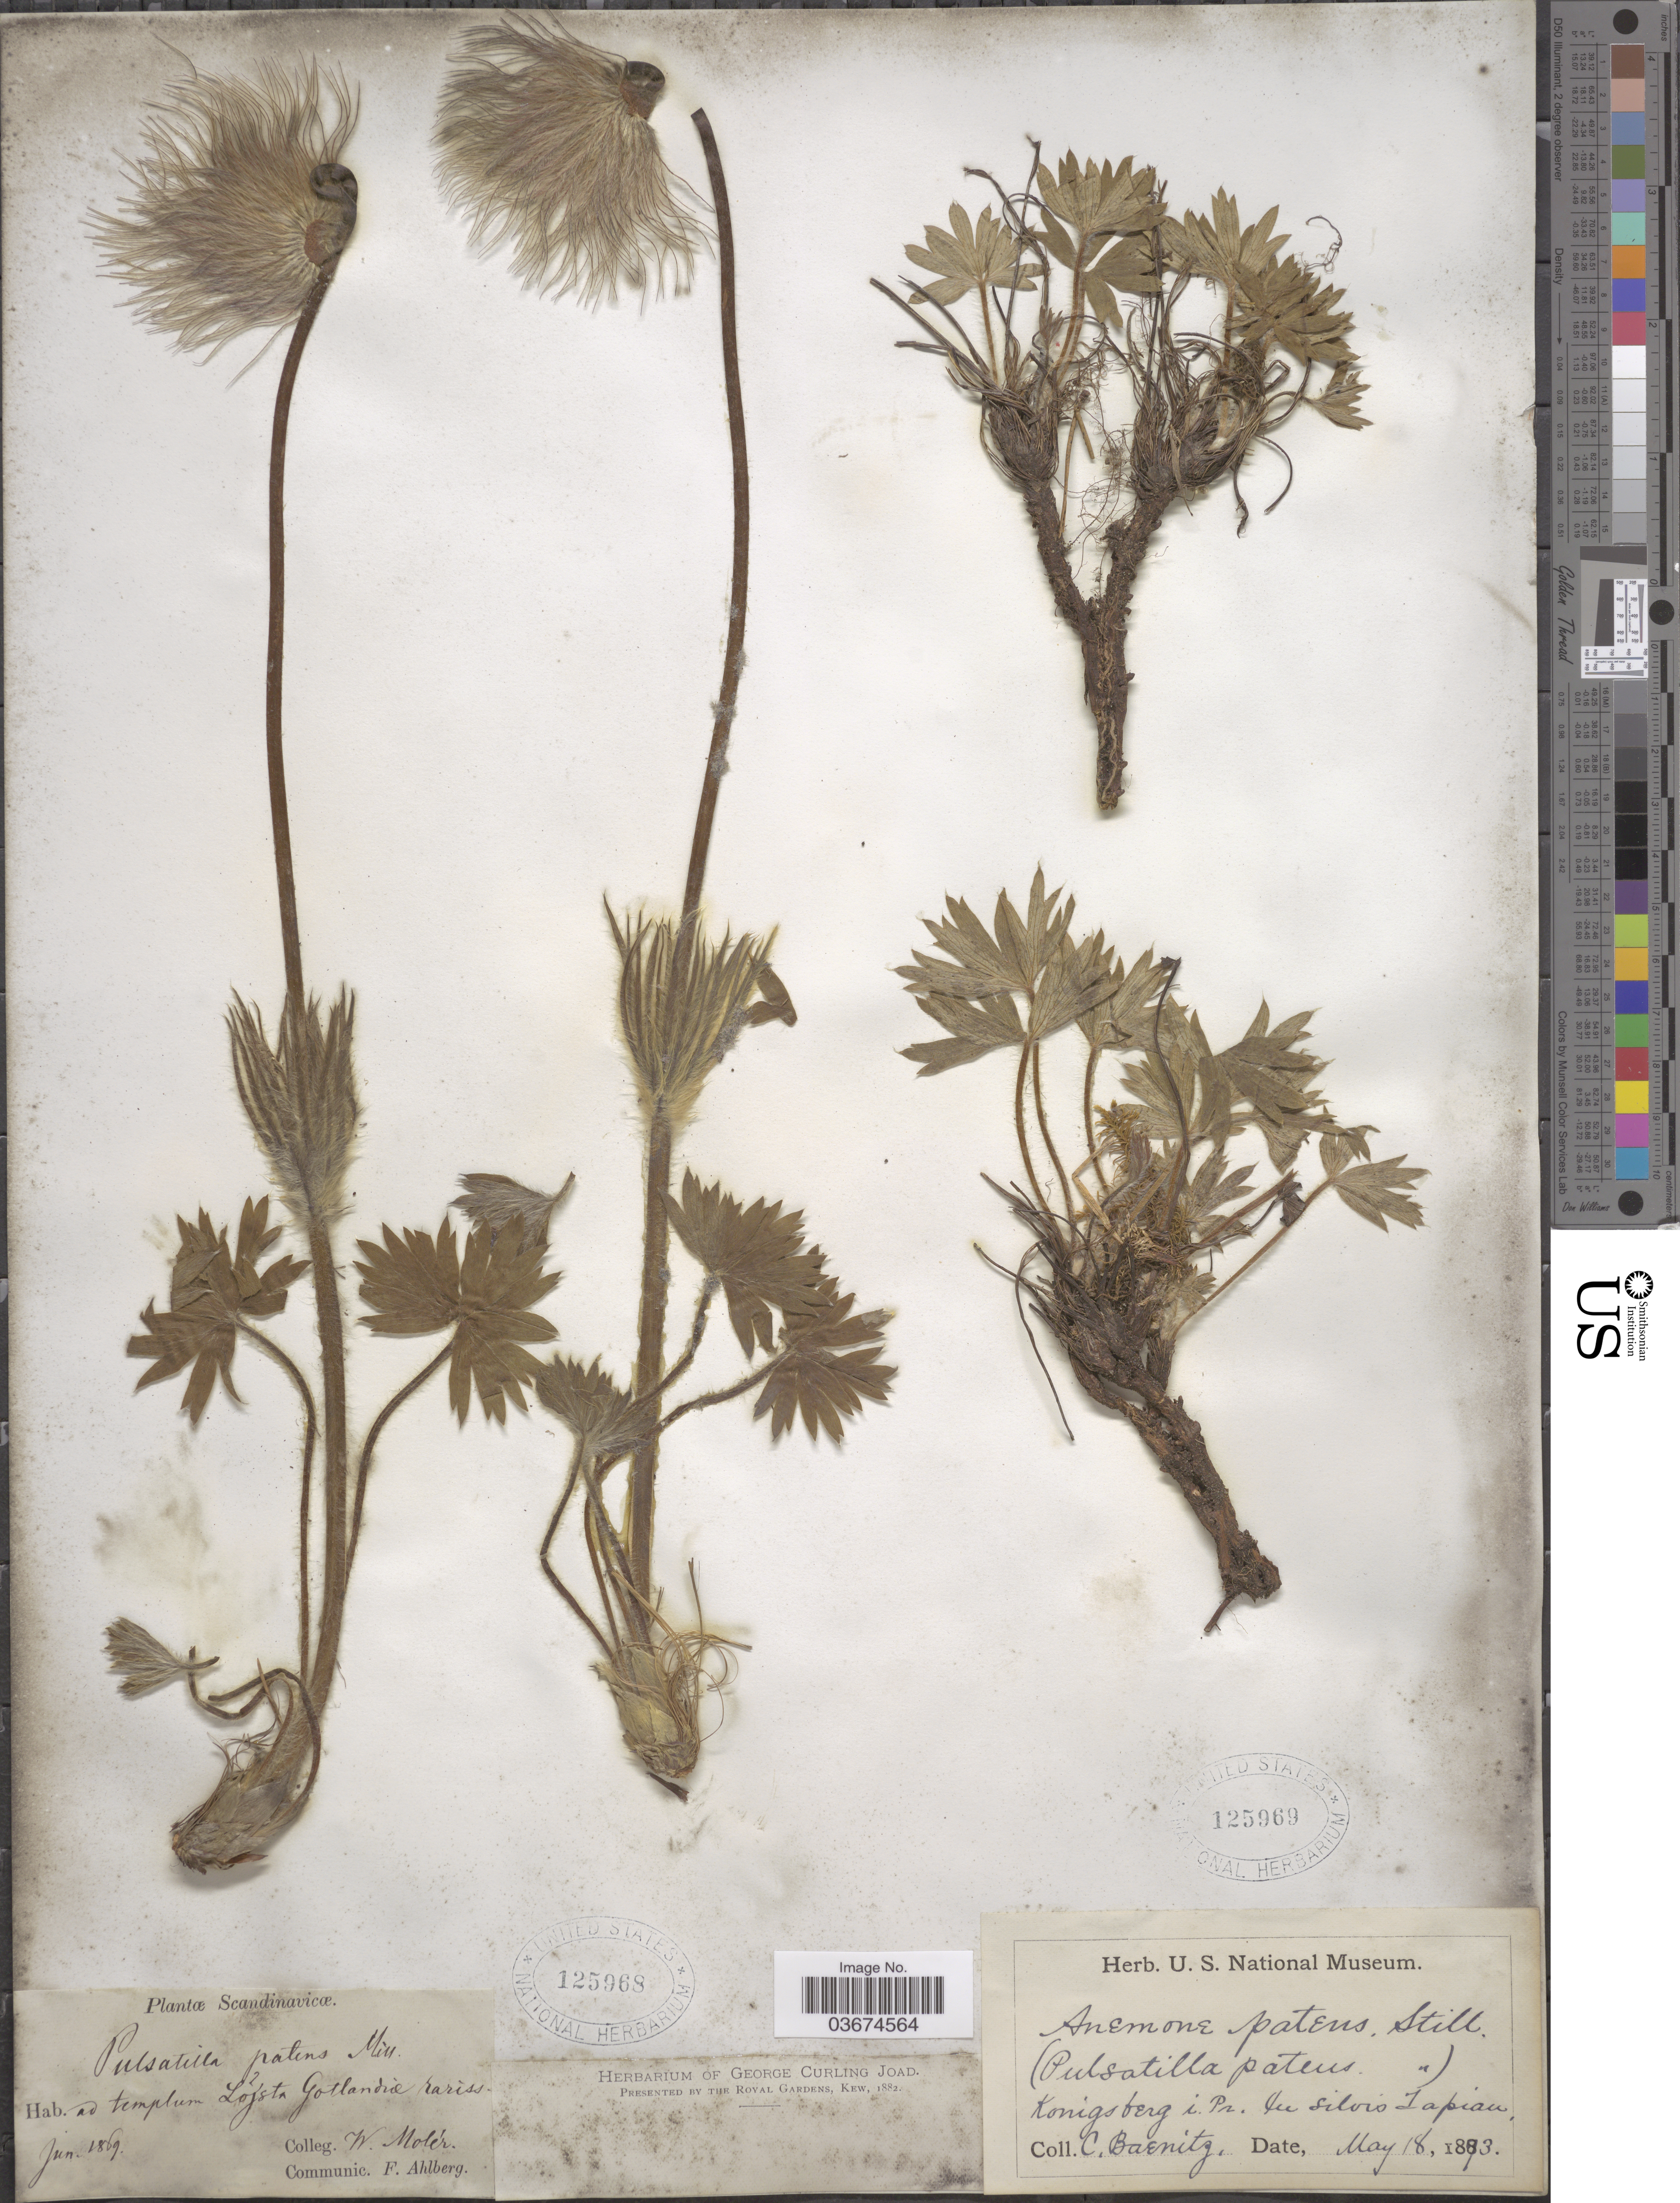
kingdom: Plantae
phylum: Tracheophyta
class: Magnoliopsida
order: Ranunculales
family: Ranunculaceae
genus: Pulsatilla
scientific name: Pulsatilla patens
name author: (L.) Mill.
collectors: C. G. Baenitz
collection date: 1873-05-18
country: Russian Federation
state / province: Kaliningrad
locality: Konigsberg i. Pr. In silvis Tapian.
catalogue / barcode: US 125969-2